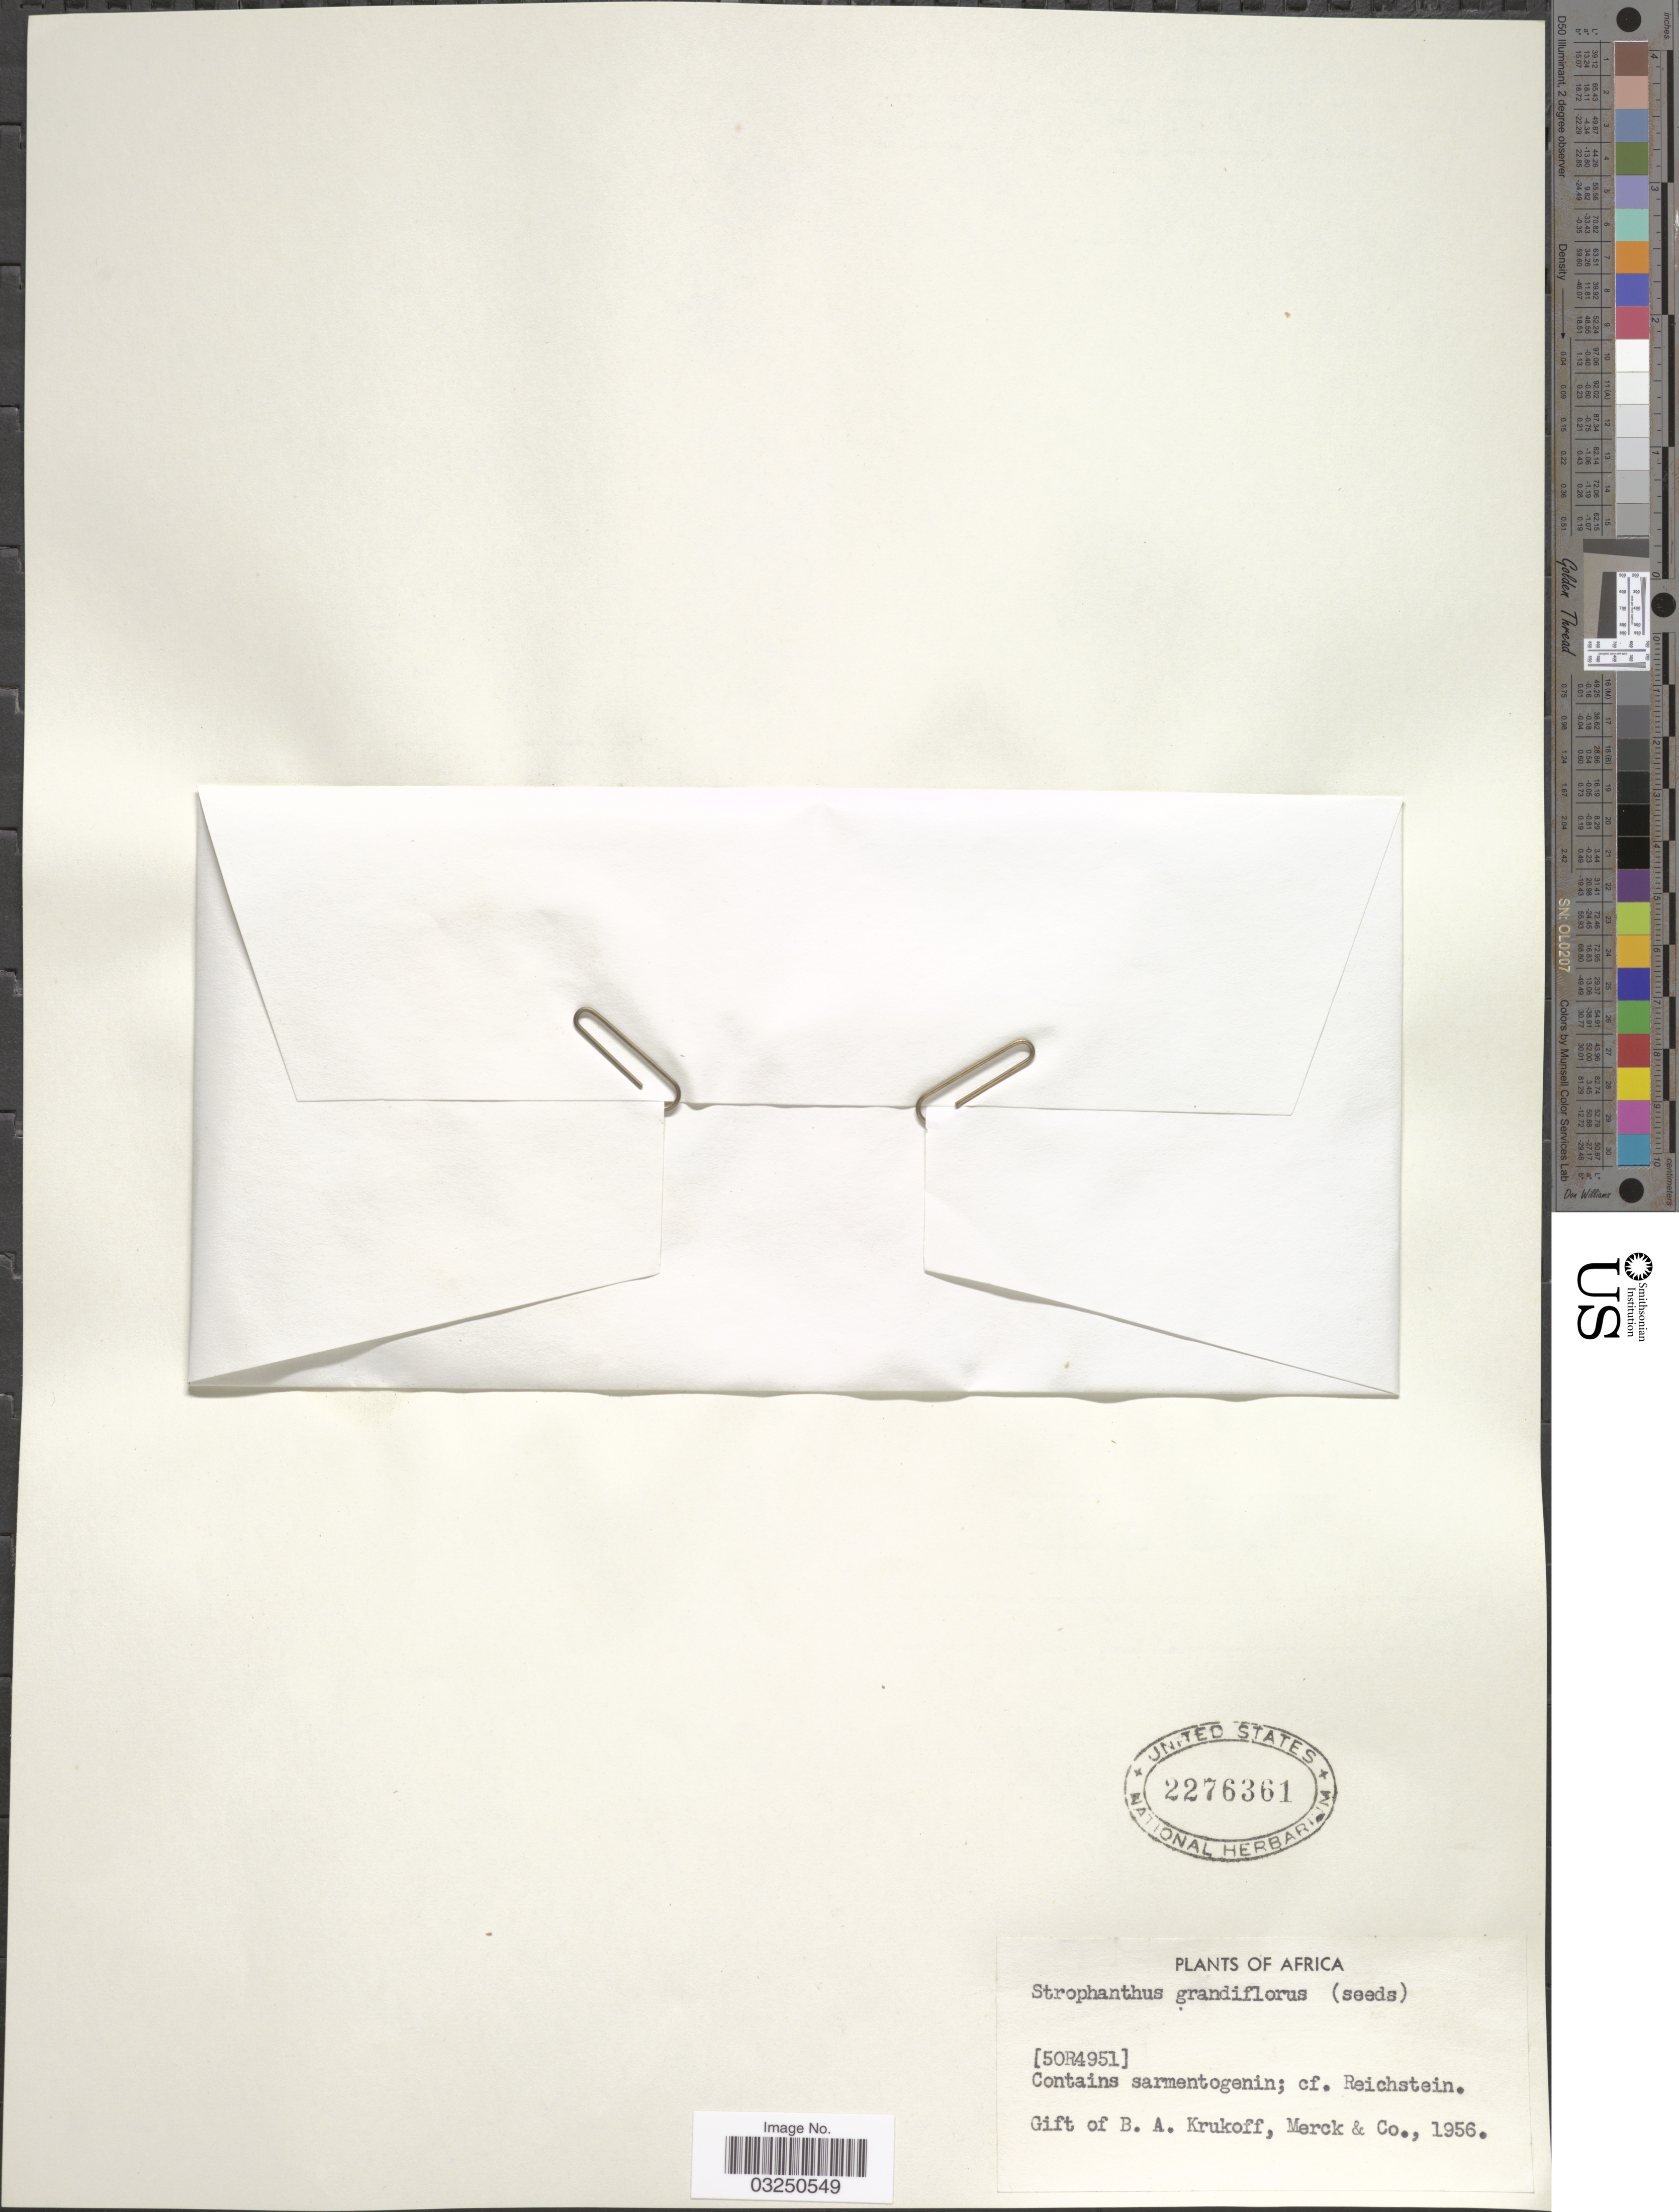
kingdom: Plantae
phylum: Tracheophyta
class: Magnoliopsida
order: Gentianales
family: Apocynaceae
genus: Strophanthus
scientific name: Strophanthus grandiflorus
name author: (N.E. Br.) Gilg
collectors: B. A. Krukoff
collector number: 50R4951?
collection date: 1956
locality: Africa.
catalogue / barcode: US 2276361